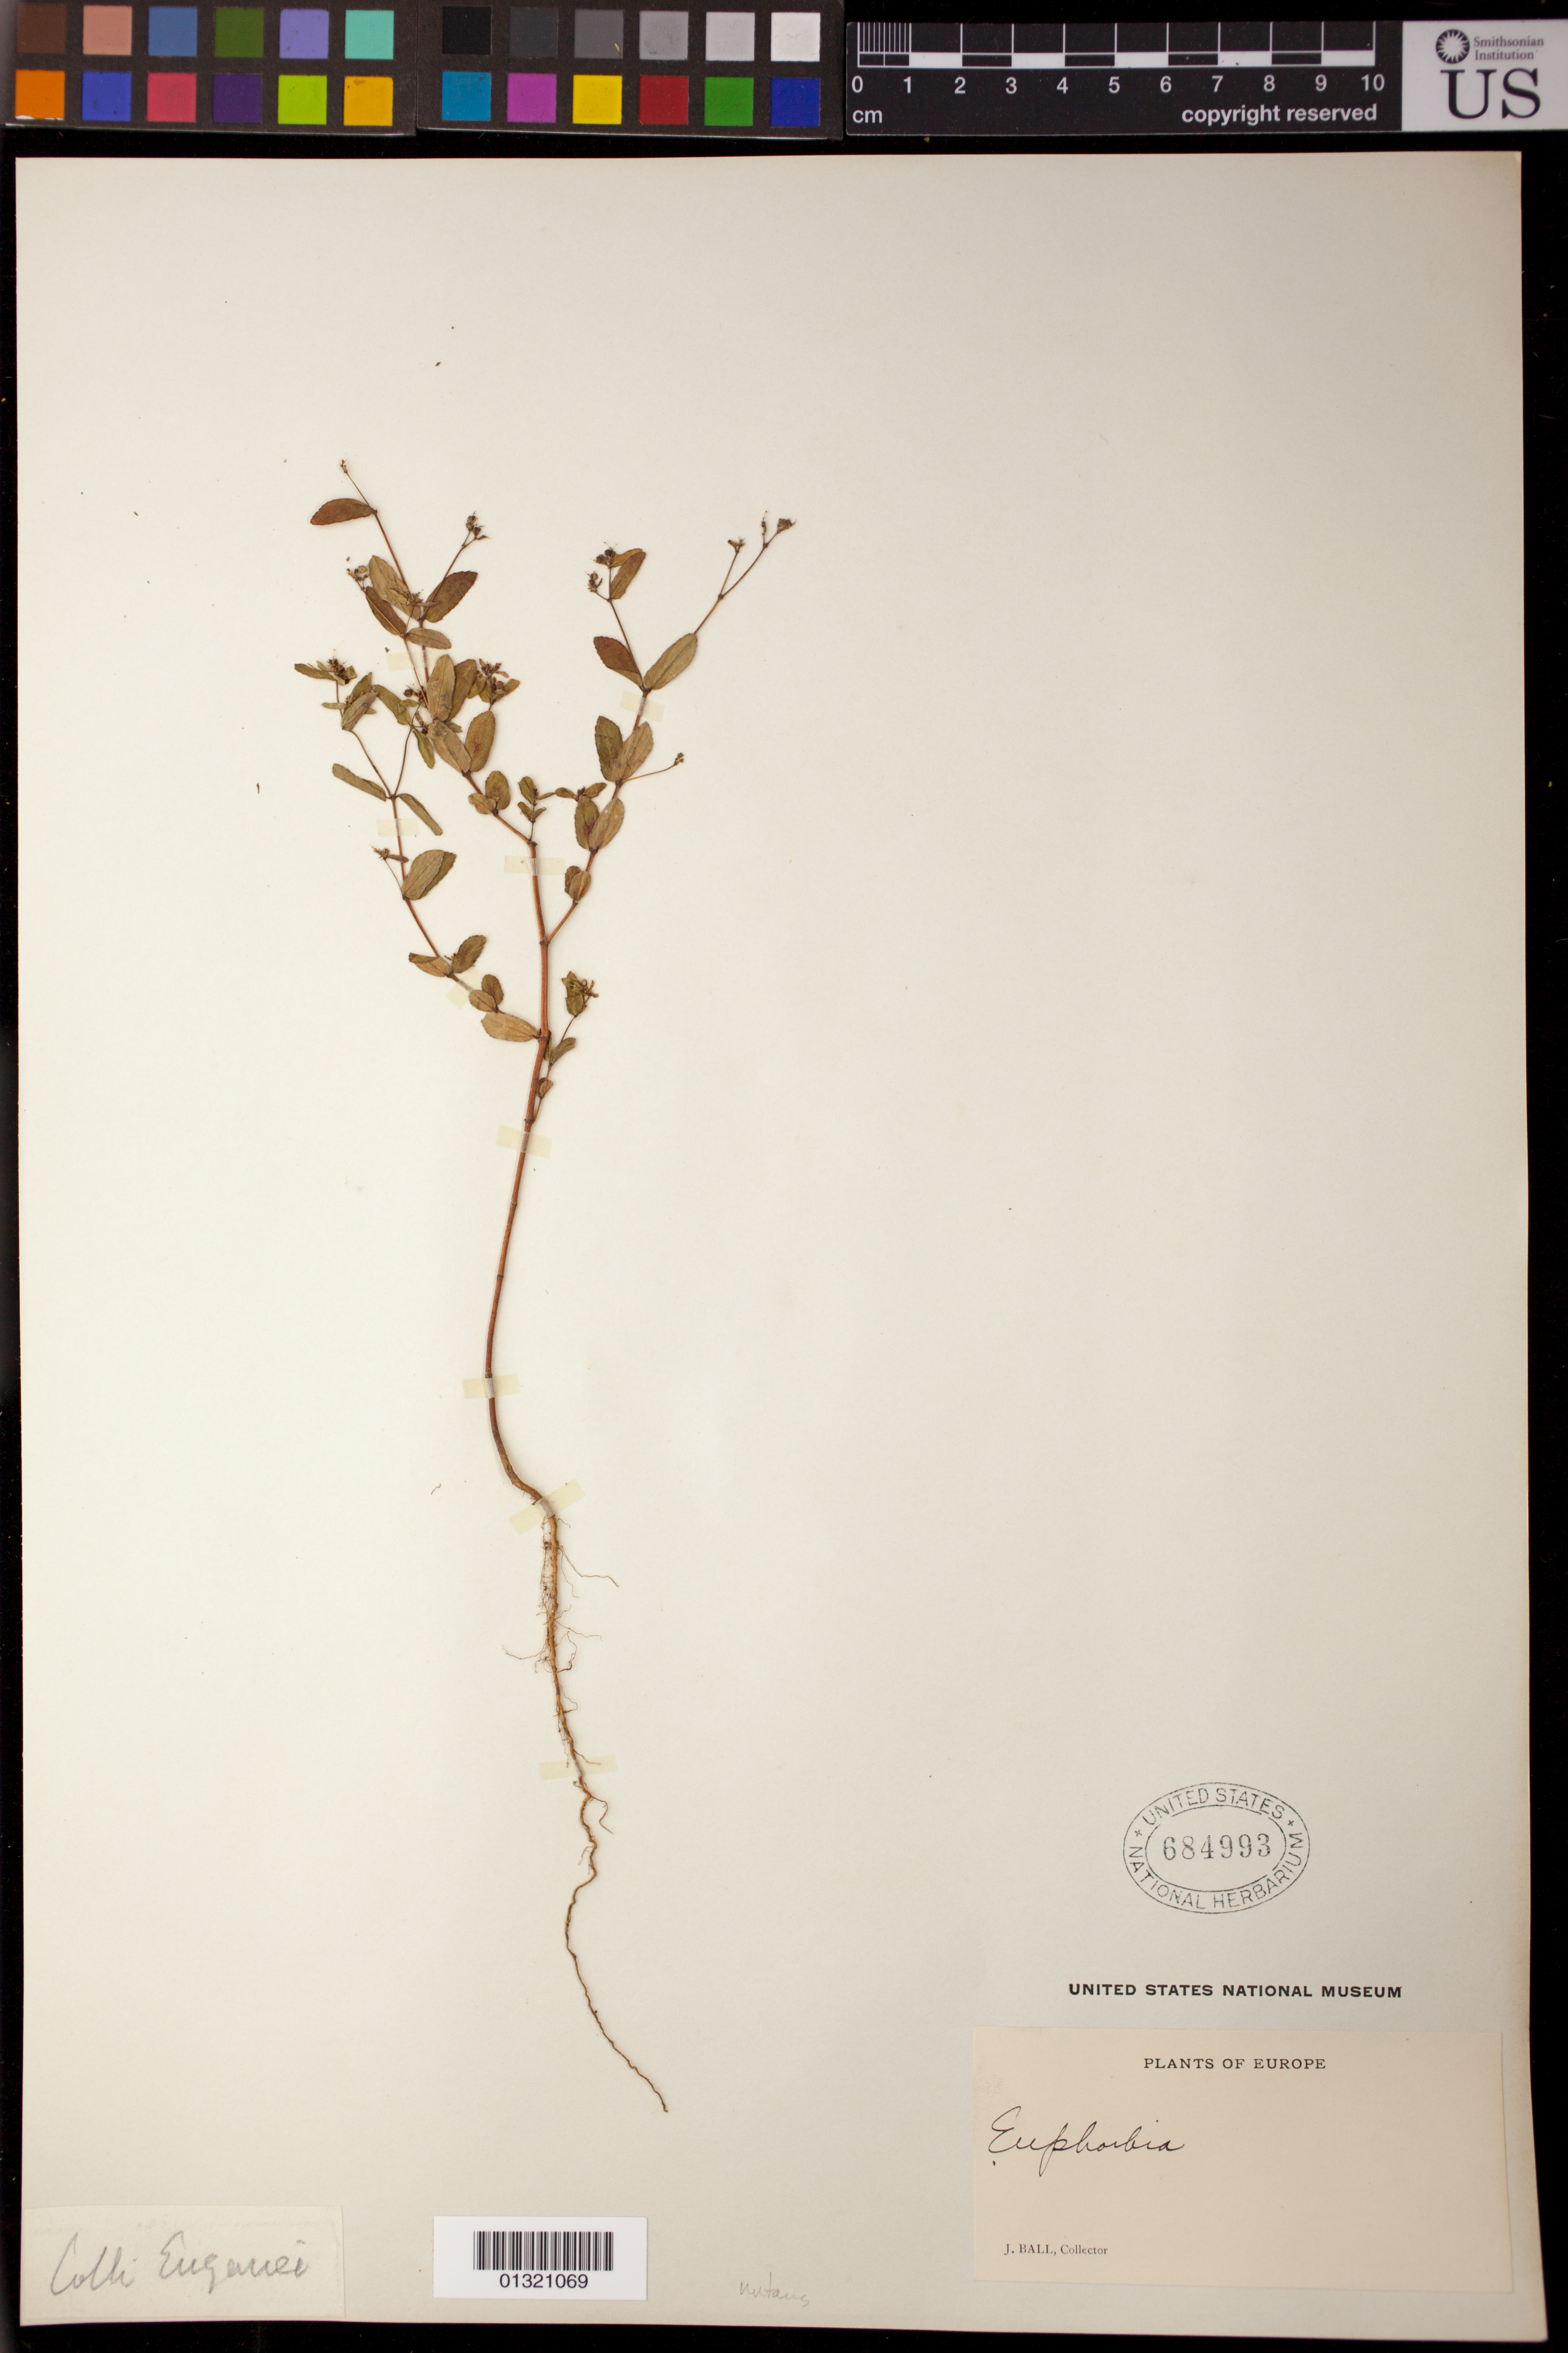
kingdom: Plantae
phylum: Tracheophyta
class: Magnoliopsida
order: Malpighiales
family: Euphorbiaceae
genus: Euphorbia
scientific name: Euphorbia nutans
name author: Lag.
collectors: J. Ball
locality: Europe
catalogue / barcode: US 684993